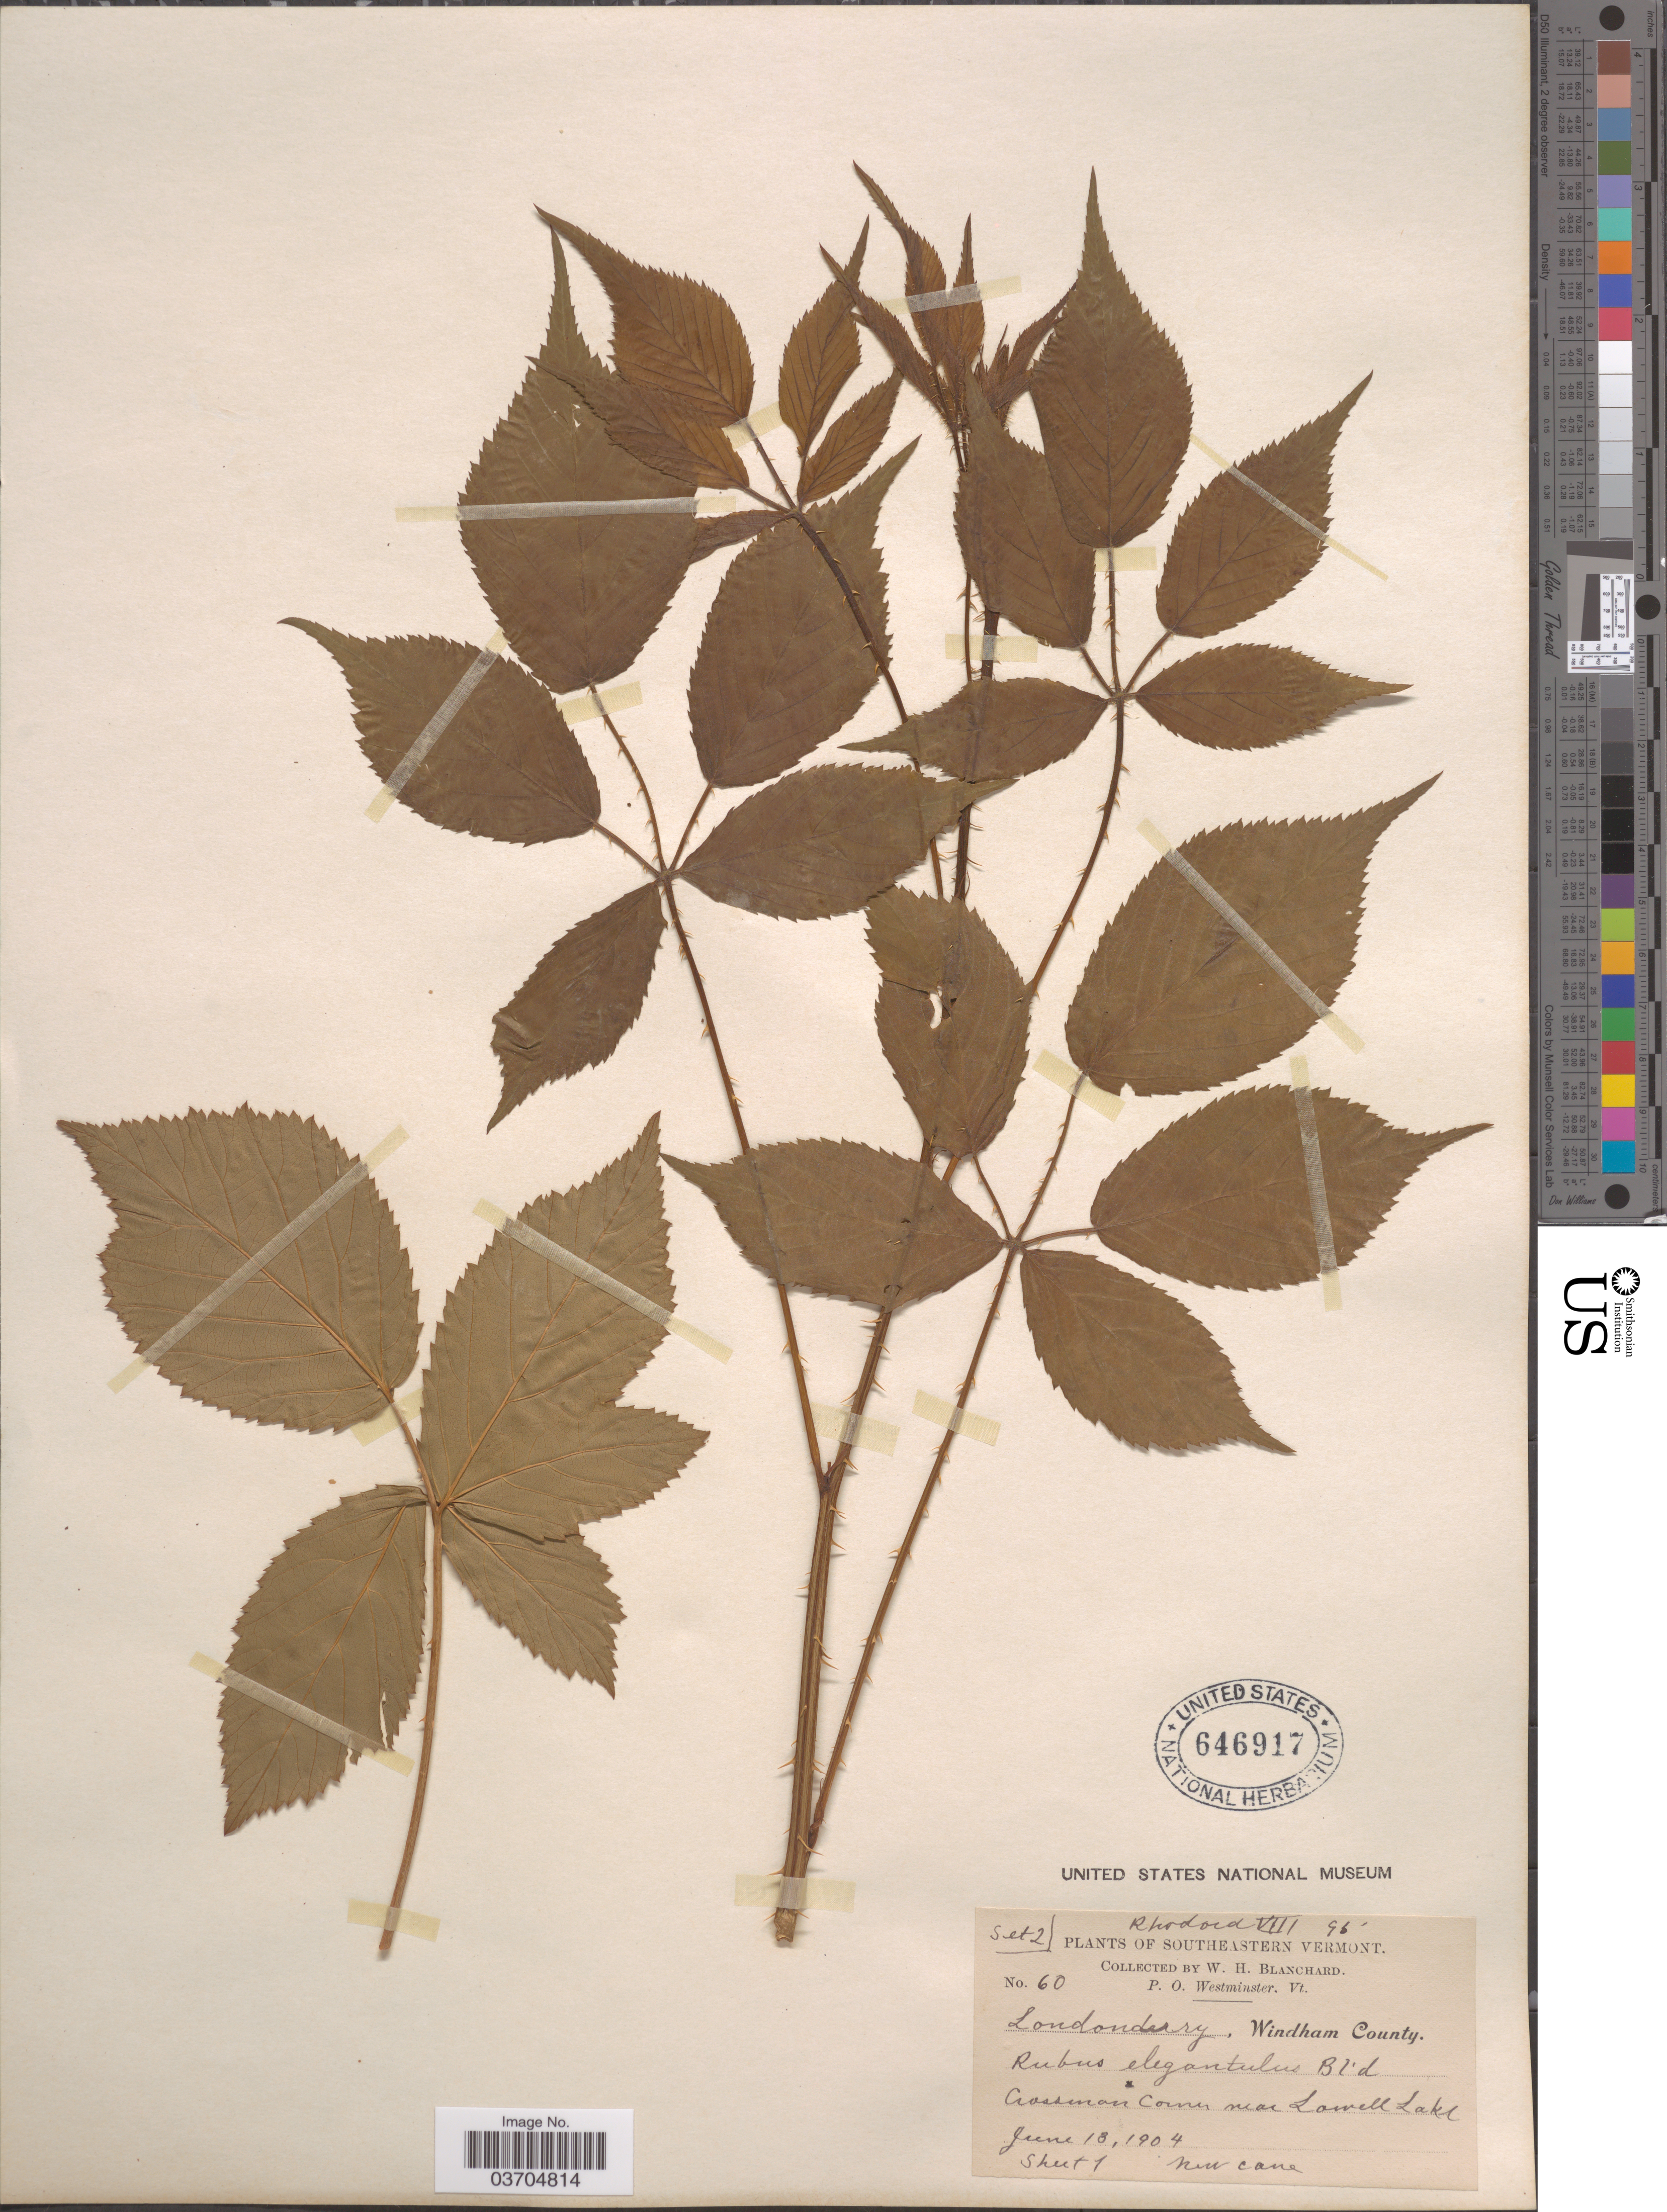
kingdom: Plantae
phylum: Tracheophyta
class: Magnoliopsida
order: Rosales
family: Rosaceae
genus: Rubus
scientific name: Rubus elegantulus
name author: Blanch.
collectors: W. H. Blanchard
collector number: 60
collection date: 1904-06-13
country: United States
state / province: Vermont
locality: Southeastern Vermont. Londonberry, Windham County. Crossman Corner near Lowell Lake.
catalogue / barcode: US 646917